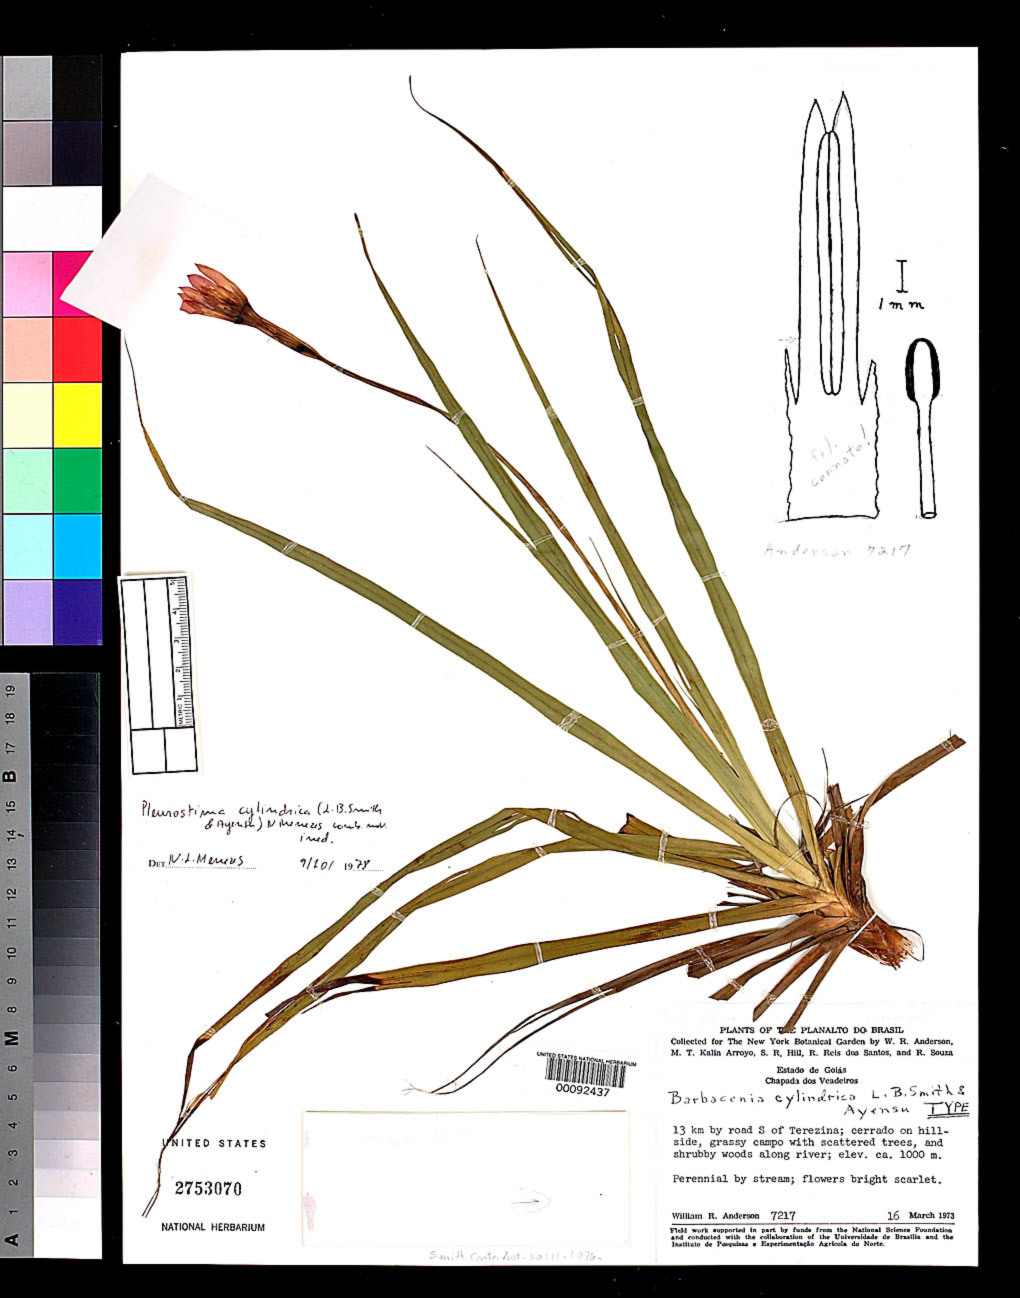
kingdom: Plantae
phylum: Tracheophyta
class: Liliopsida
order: Pandanales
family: Velloziaceae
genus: Barbacenia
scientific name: Barbacenia cylindrica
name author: L.B. Sm. & Ayensu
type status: Holotype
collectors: W. R. Anderson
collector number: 7217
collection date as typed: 16 Mar 1973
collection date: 1973-03-16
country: Brazil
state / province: Goiás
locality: South of Terezina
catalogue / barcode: US 2753070